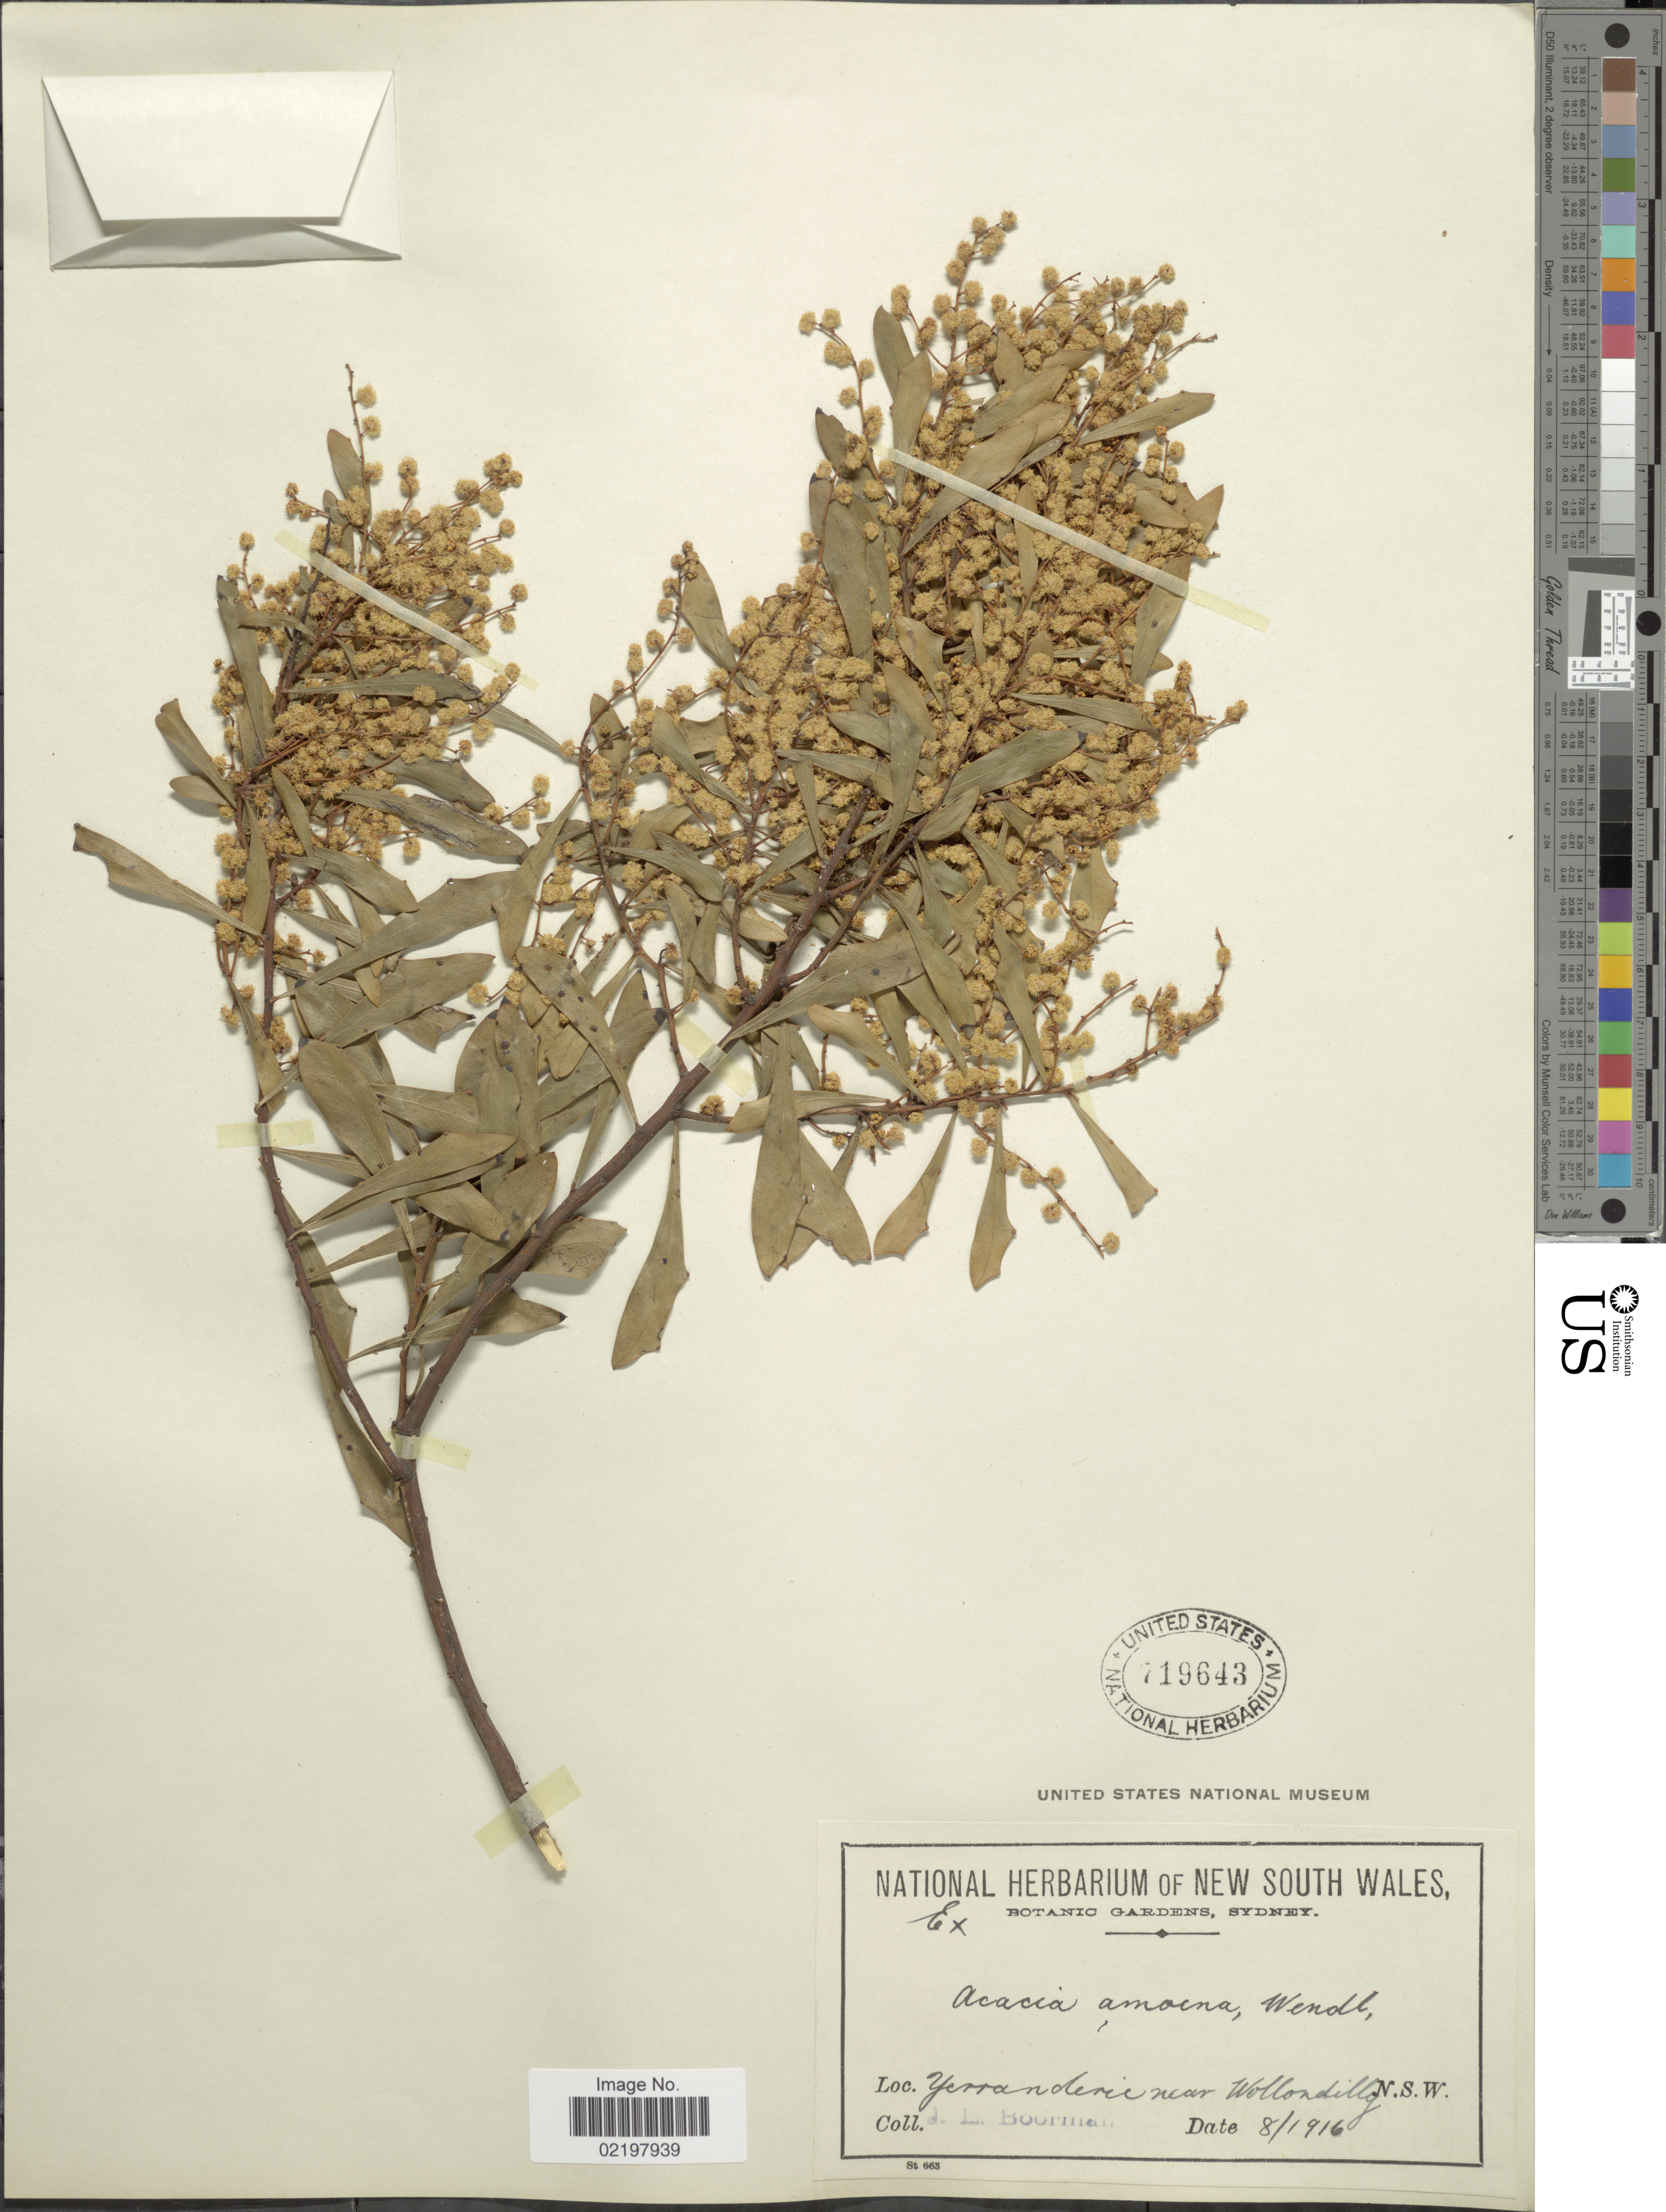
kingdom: Plantae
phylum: Tracheophyta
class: Magnoliopsida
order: Fabales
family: Fabaceae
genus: Acacia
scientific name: Acacia amoena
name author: H.L. Wendl.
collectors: J. Boorman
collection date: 1916-08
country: Australia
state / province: New South Wales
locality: Yerraderic near Wollondilly, N.S.W.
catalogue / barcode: US 719643